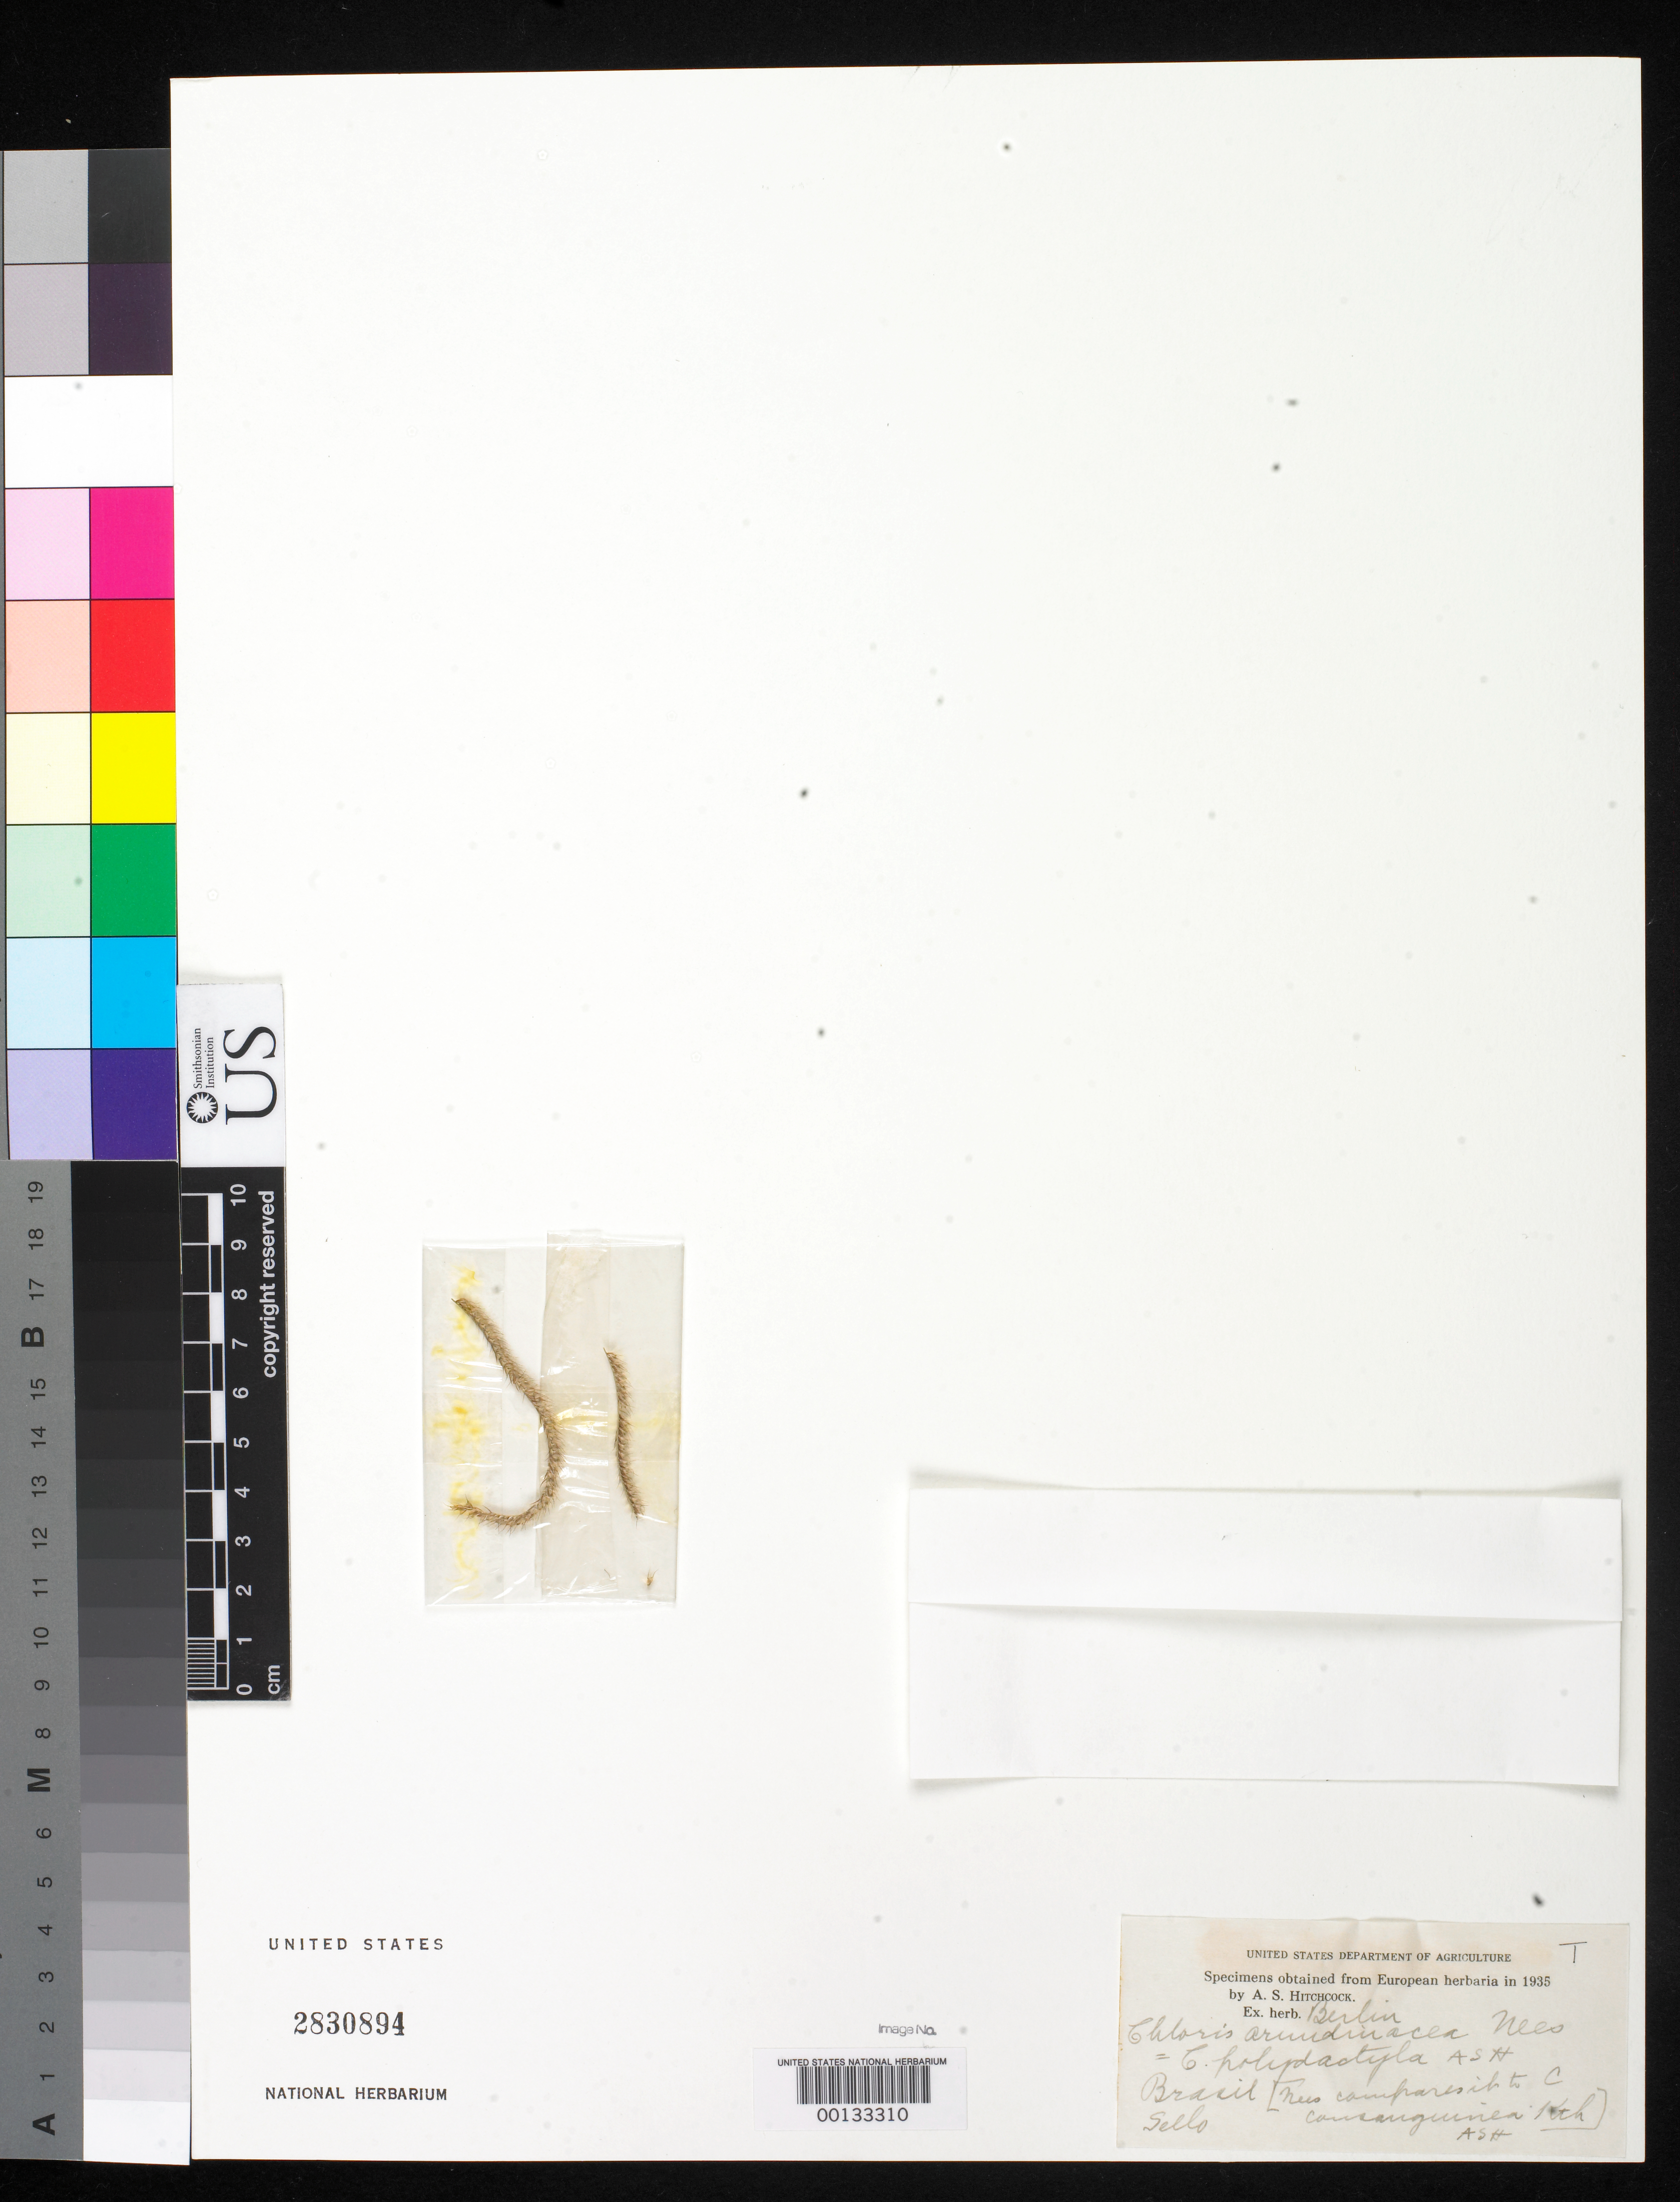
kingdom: Plantae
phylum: Tracheophyta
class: Liliopsida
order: Poales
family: Poaceae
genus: Chloris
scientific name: Chloris arundinacea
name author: Nees ex Steud.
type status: Type Fragment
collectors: F. Sellow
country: Brazil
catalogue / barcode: US 2830894